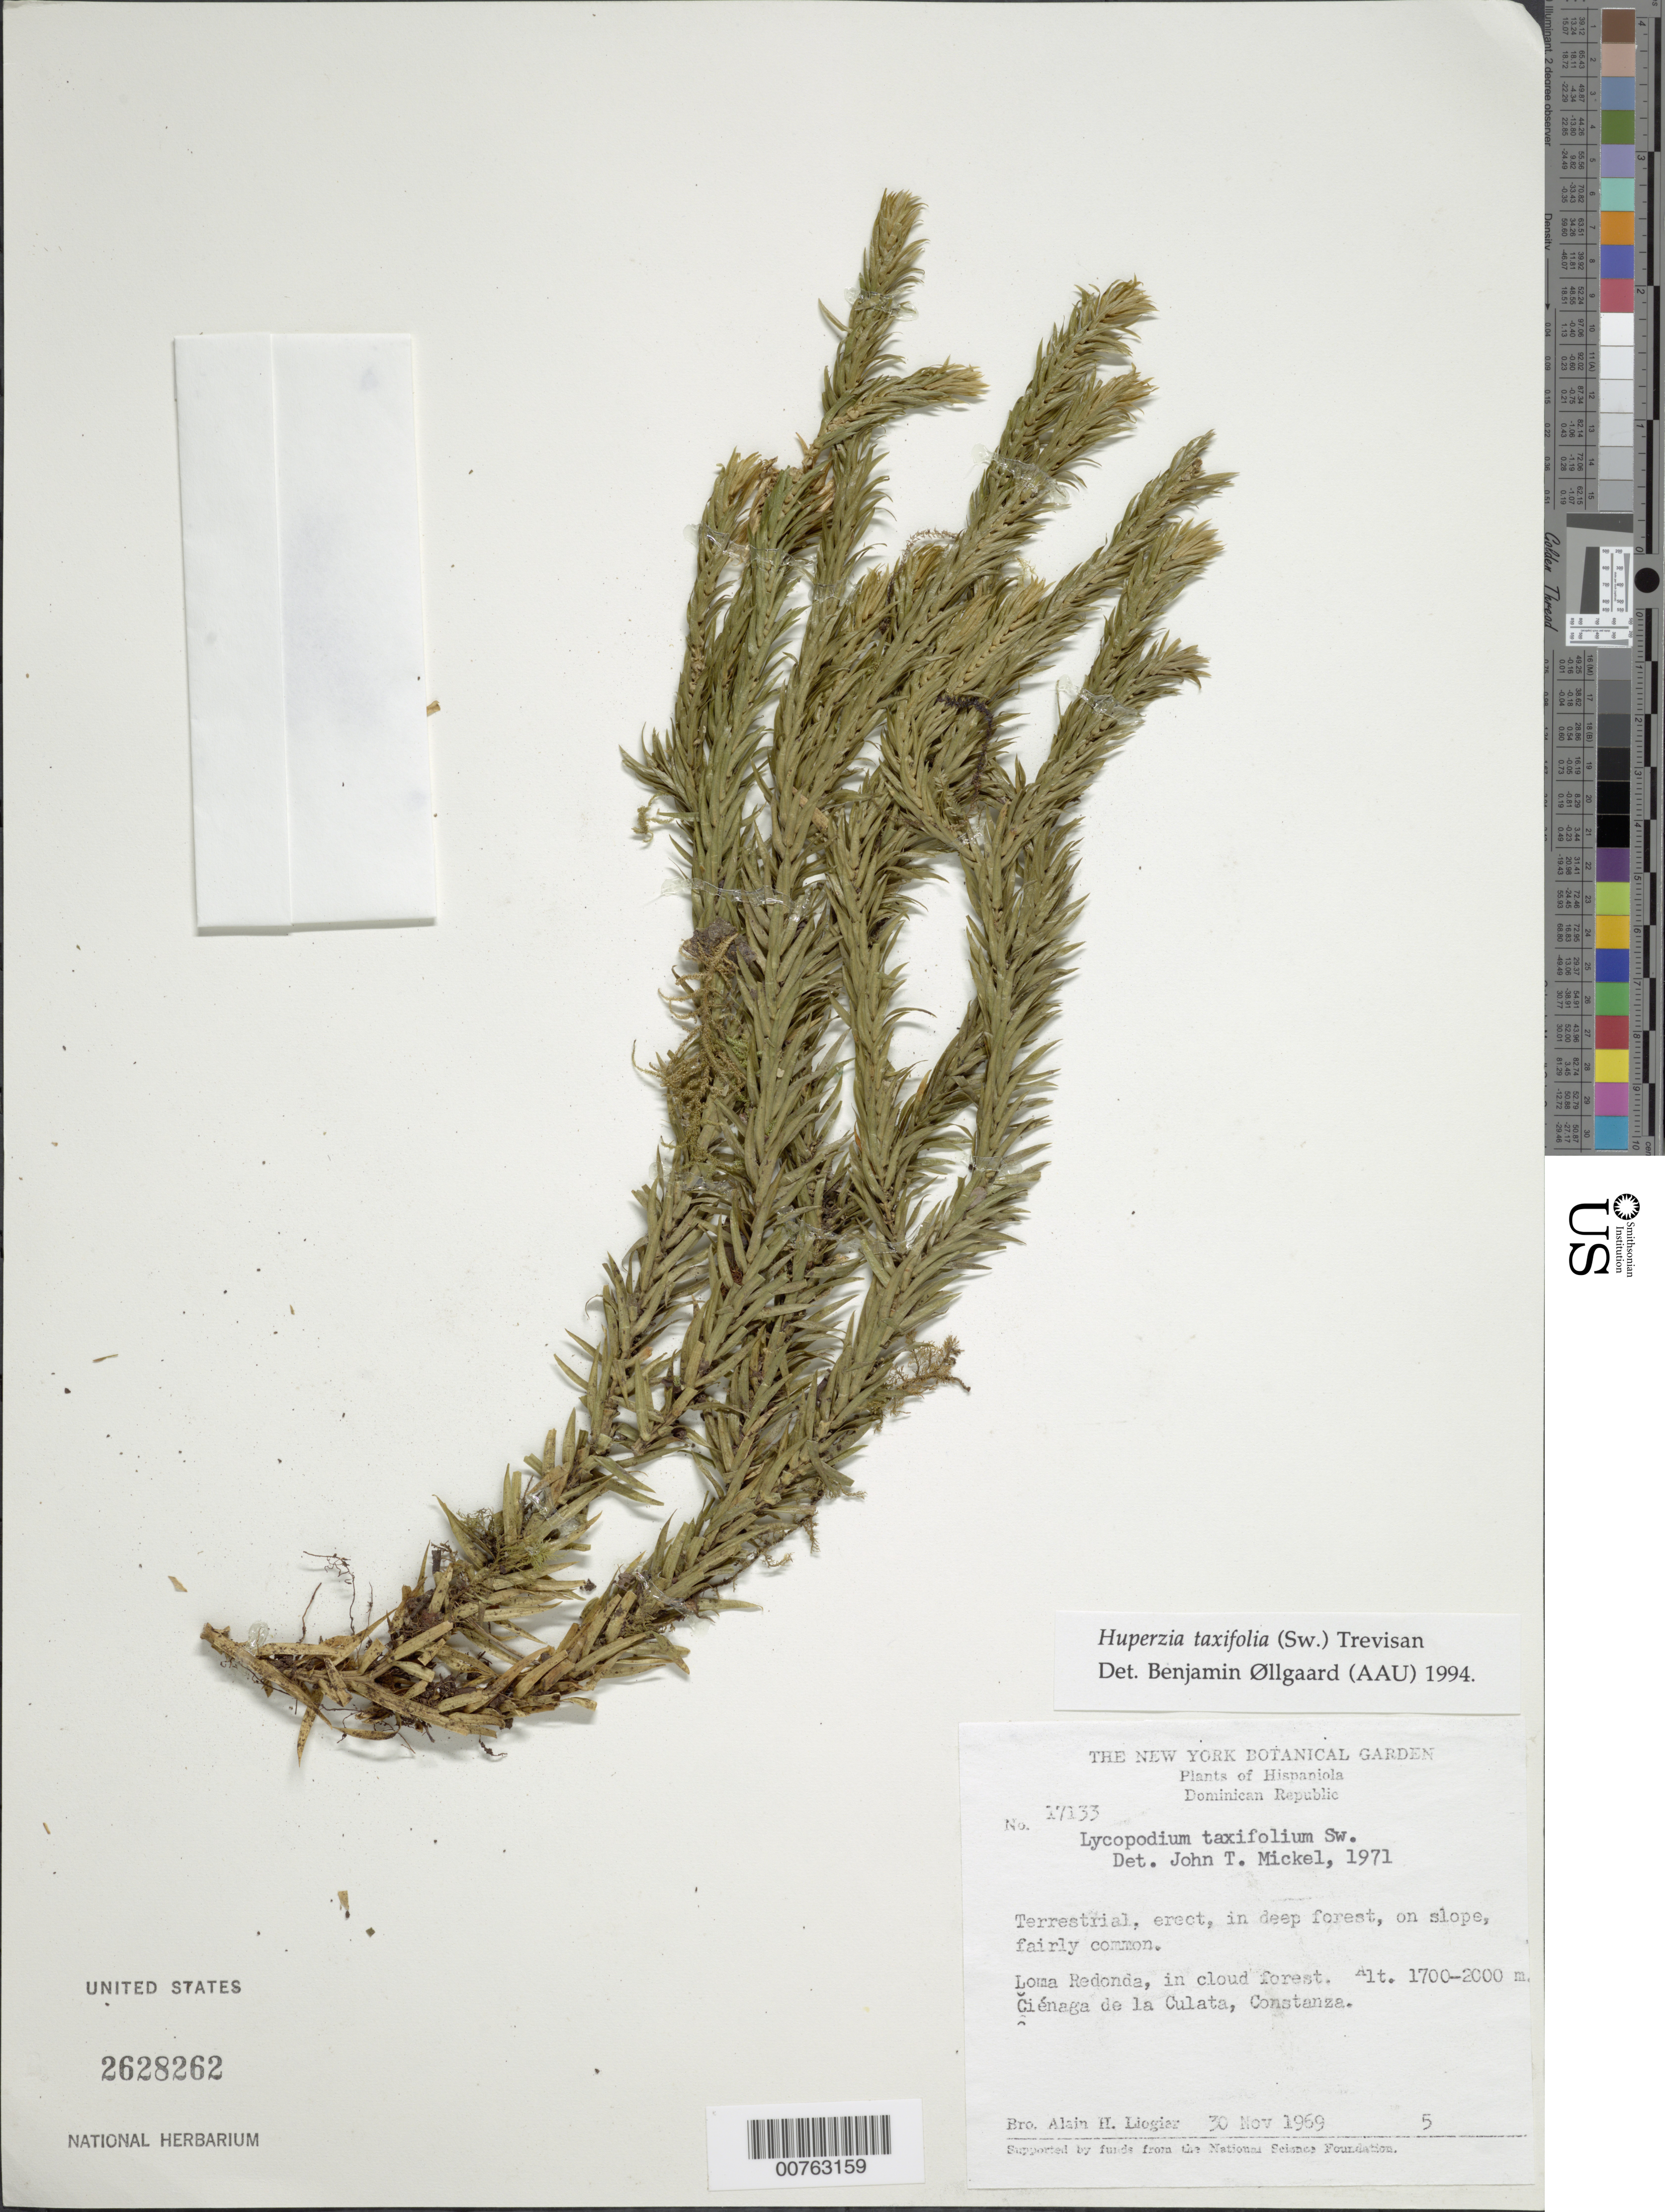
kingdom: Plantae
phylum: Tracheophyta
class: Lycopodiopsida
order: Lycopodiales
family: Lycopodiaceae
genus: Phlegmariurus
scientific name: Phlegmariurus taxifolius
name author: (Sw.) Á. Löve & D. Löve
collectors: A. H. Liogier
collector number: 17133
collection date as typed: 30 Nov 1969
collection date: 1969-11-30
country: Dominican Republic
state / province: La Vega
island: Hispaniola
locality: Loma Redonda, Ciénega de la Culata, Constanza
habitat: Cloud forest; deep forest, on slope, fairly common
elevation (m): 1700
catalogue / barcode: US 2628262